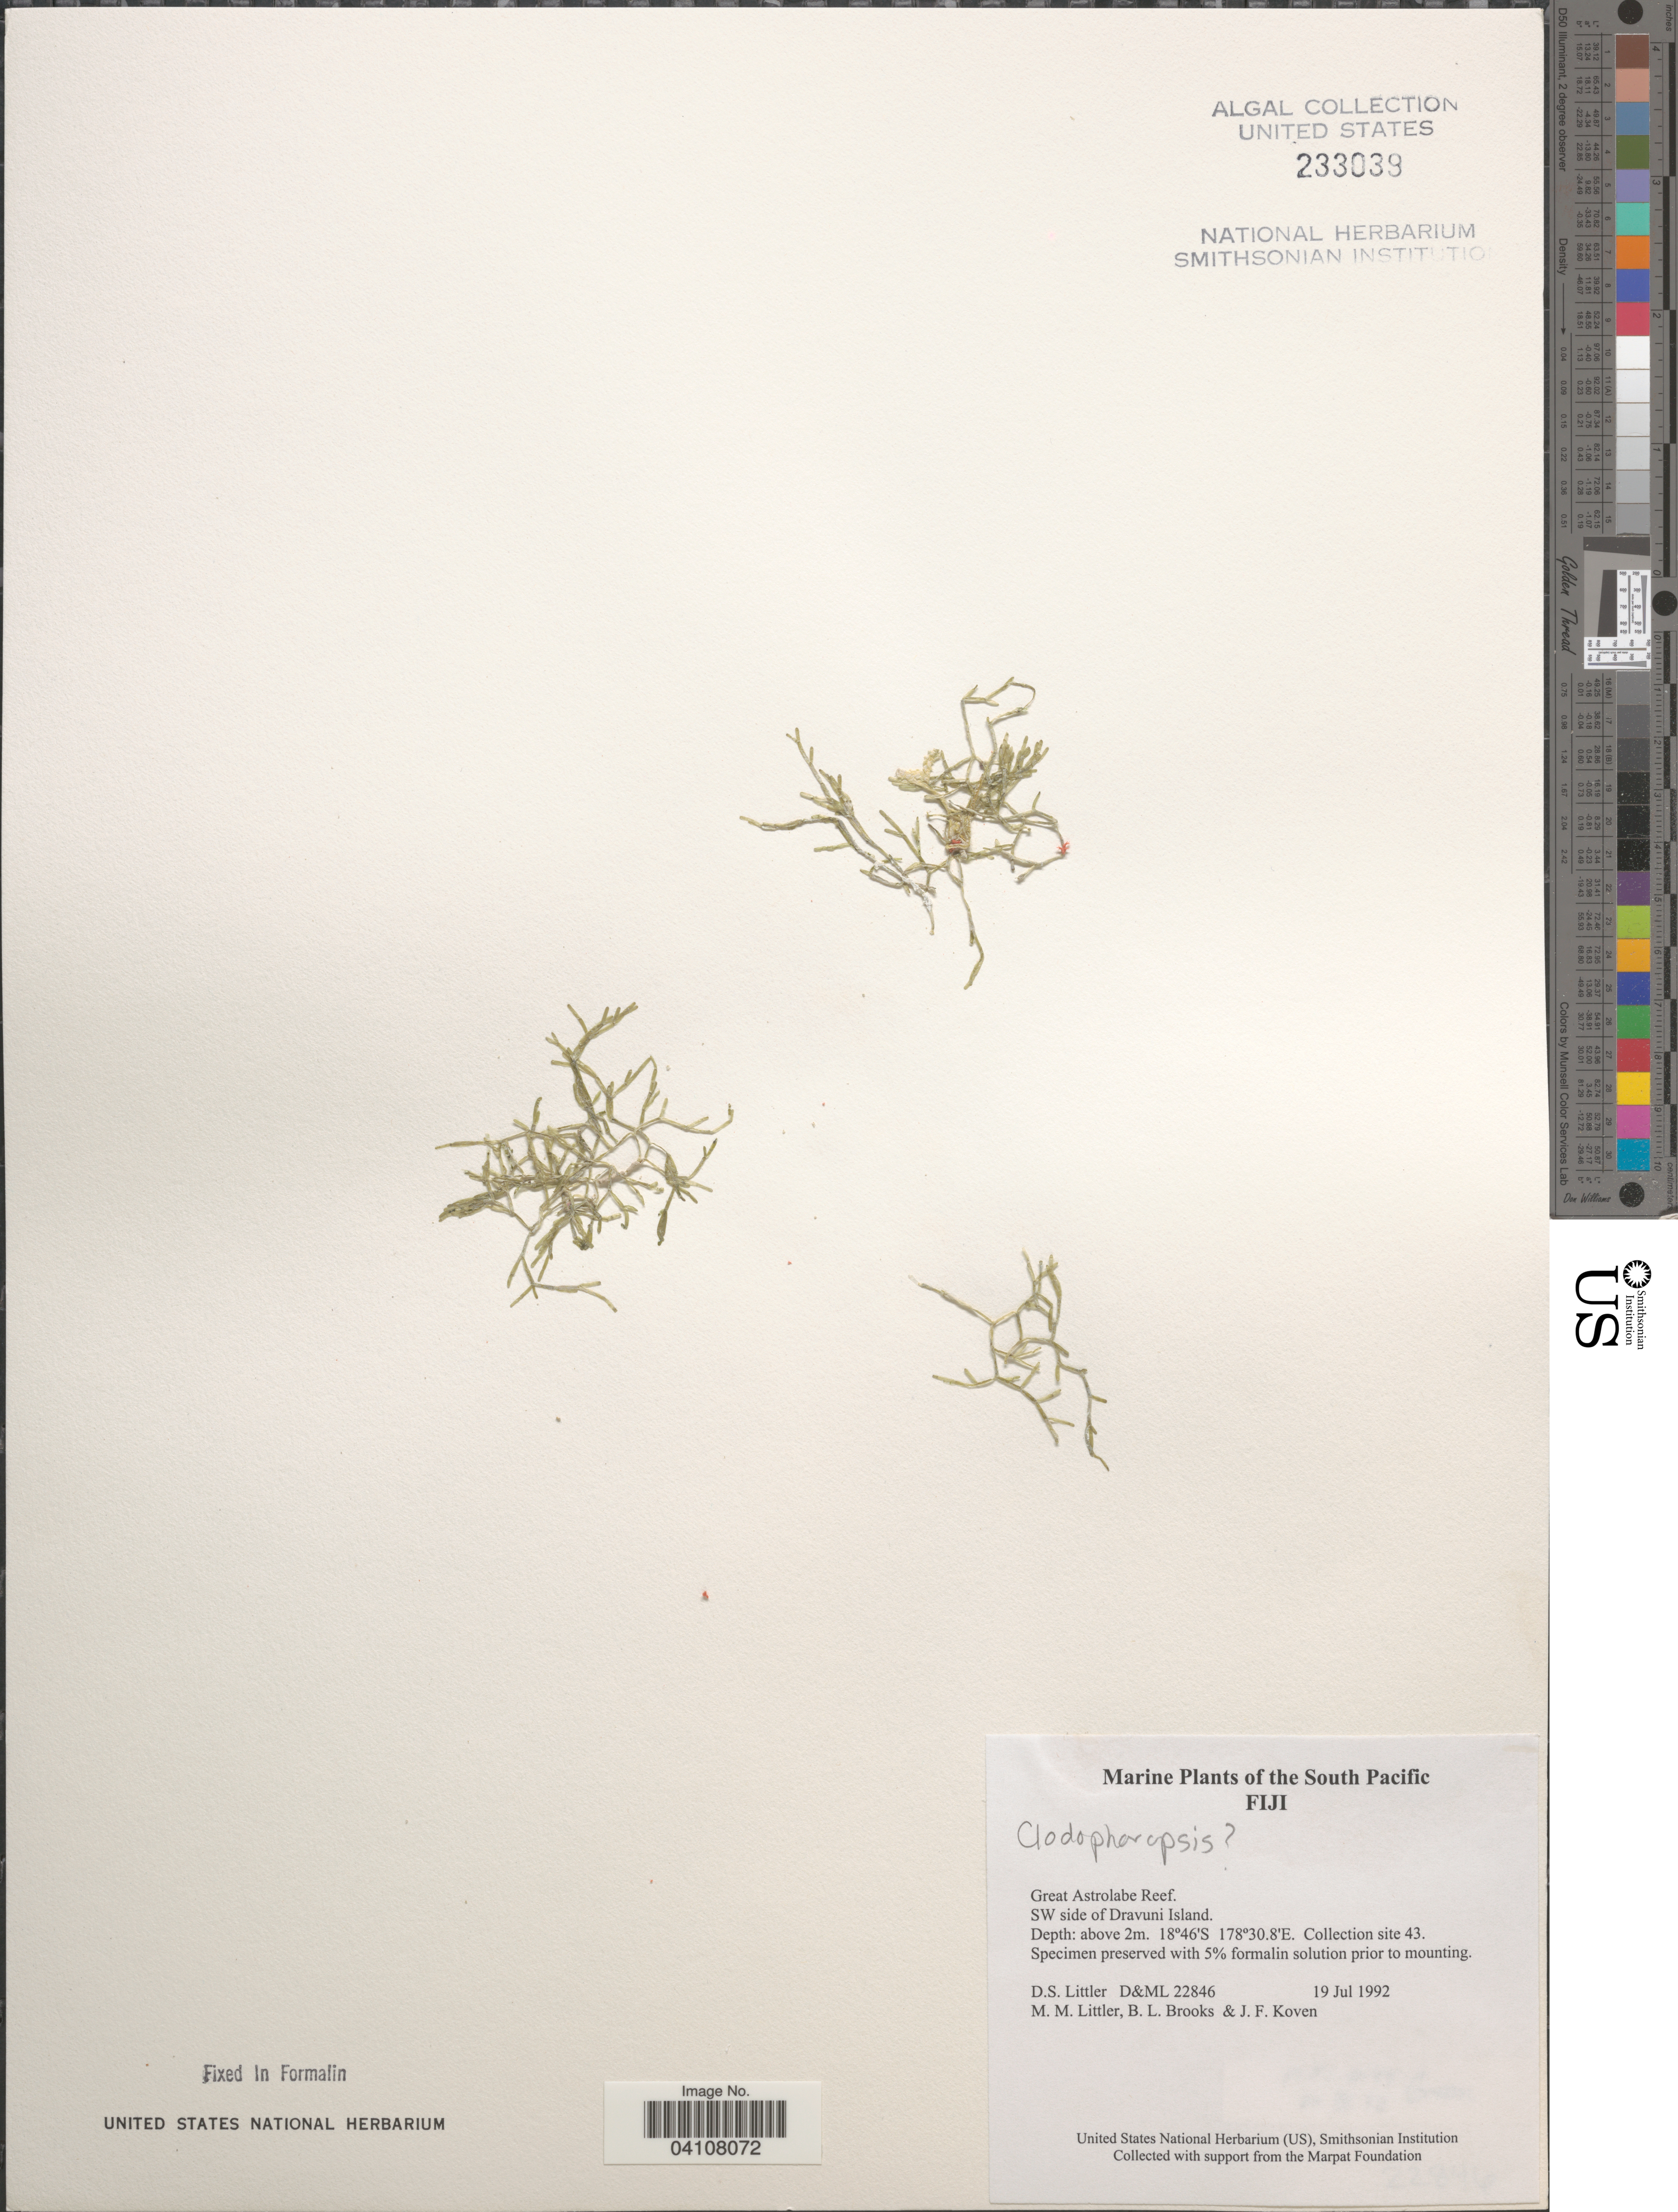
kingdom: Plantae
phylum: Chlorophyta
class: Ulvophyceae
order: Siphonocladales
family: Boodleaceae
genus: Cladophoropsis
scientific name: Cladophoropsis sp.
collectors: D. S. Littler, B. Brooks & J. Koven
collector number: D&ML22846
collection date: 1992-07-19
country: Fiji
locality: The South Pacific. Great Astrolabe Reef. SW side of Dravuni Island. Collection site 43.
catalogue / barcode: US 233039